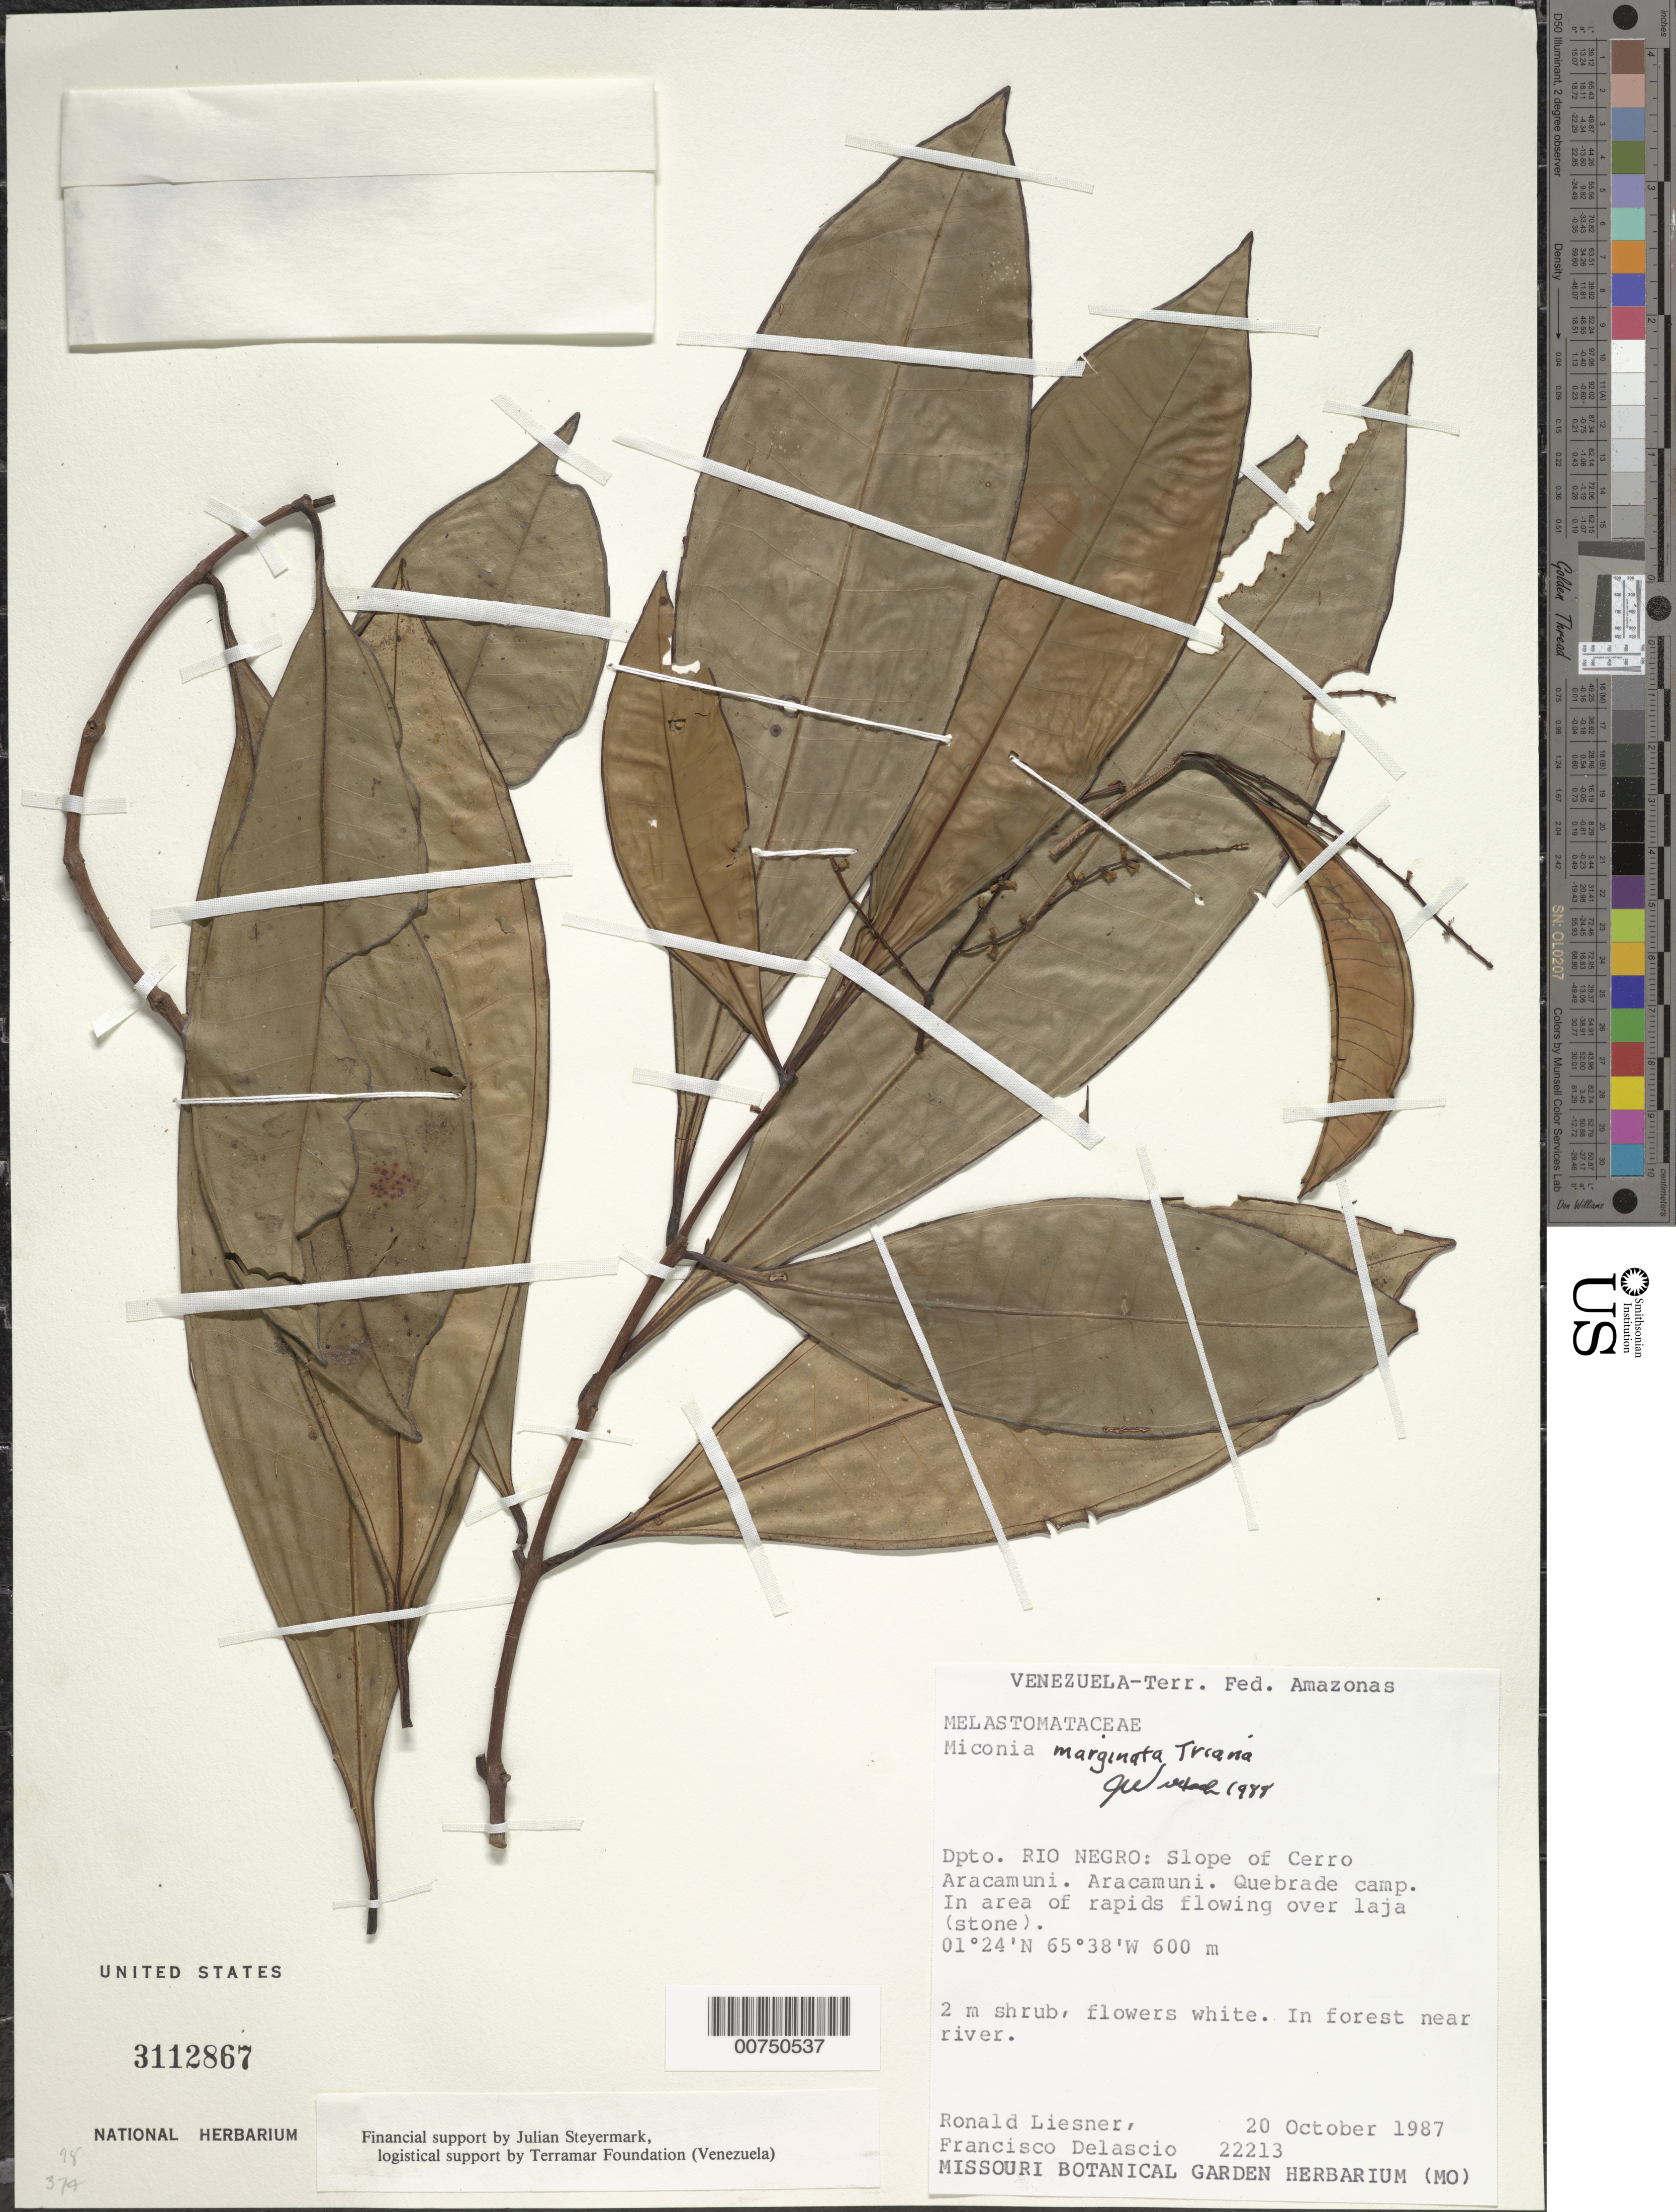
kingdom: Plantae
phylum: Tracheophyta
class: Magnoliopsida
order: Myrtales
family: Melastomataceae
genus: Miconia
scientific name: Miconia marginata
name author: Triana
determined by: Wurdack, John J., (US), US (UNITED STATES)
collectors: R. L. Liesner & F. Delascio C.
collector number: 22213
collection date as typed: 20-Oct-87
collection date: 1987-10-20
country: Venezuela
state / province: Amazonas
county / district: Río Negro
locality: Cerro Aracamuni, slope, Quebrada camp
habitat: Area of rapids flowing over laja (stone); in forest near river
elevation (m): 600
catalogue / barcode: US 3112867